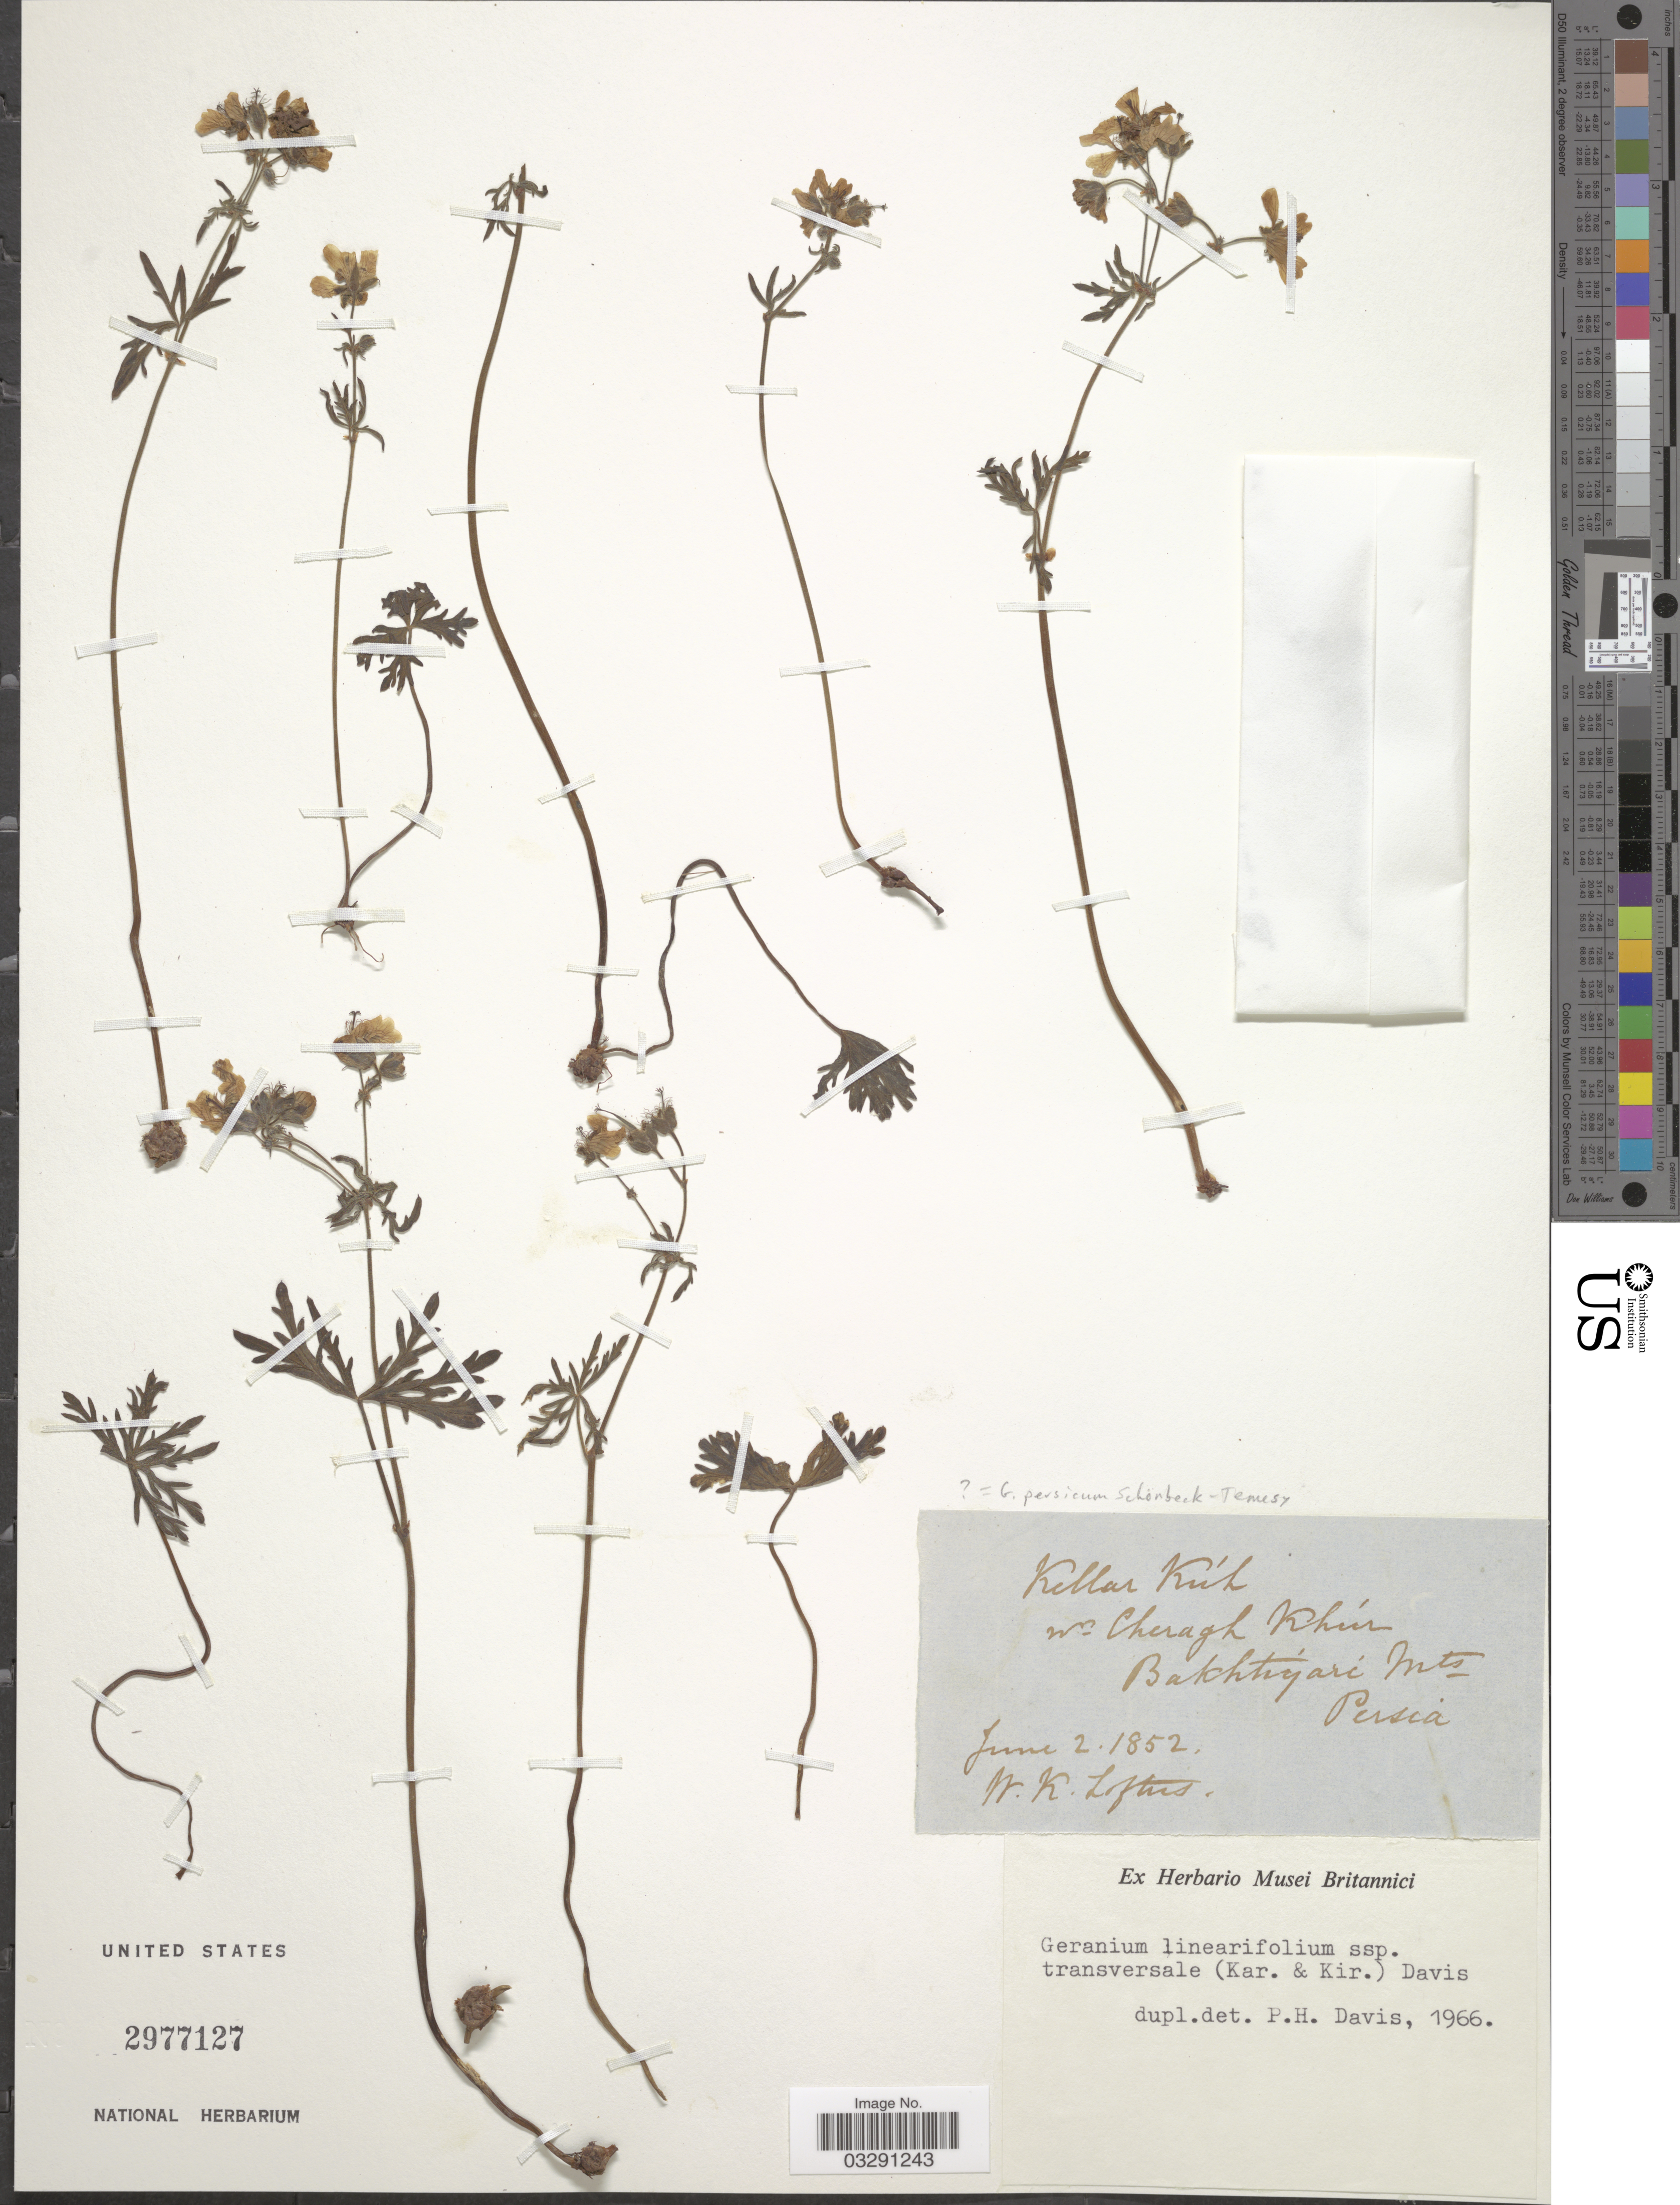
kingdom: Plantae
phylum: Tracheophyta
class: Magnoliopsida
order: Geraniales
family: Geraniaceae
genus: Geranium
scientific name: Geranium persicum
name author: Schönb.-Tem.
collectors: W. Loftus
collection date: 1852-06-02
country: Iran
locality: Kellar Kúh, wn [interpreted] Cheragh Khúr, Bakhtiyari Mts.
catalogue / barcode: US 2977127